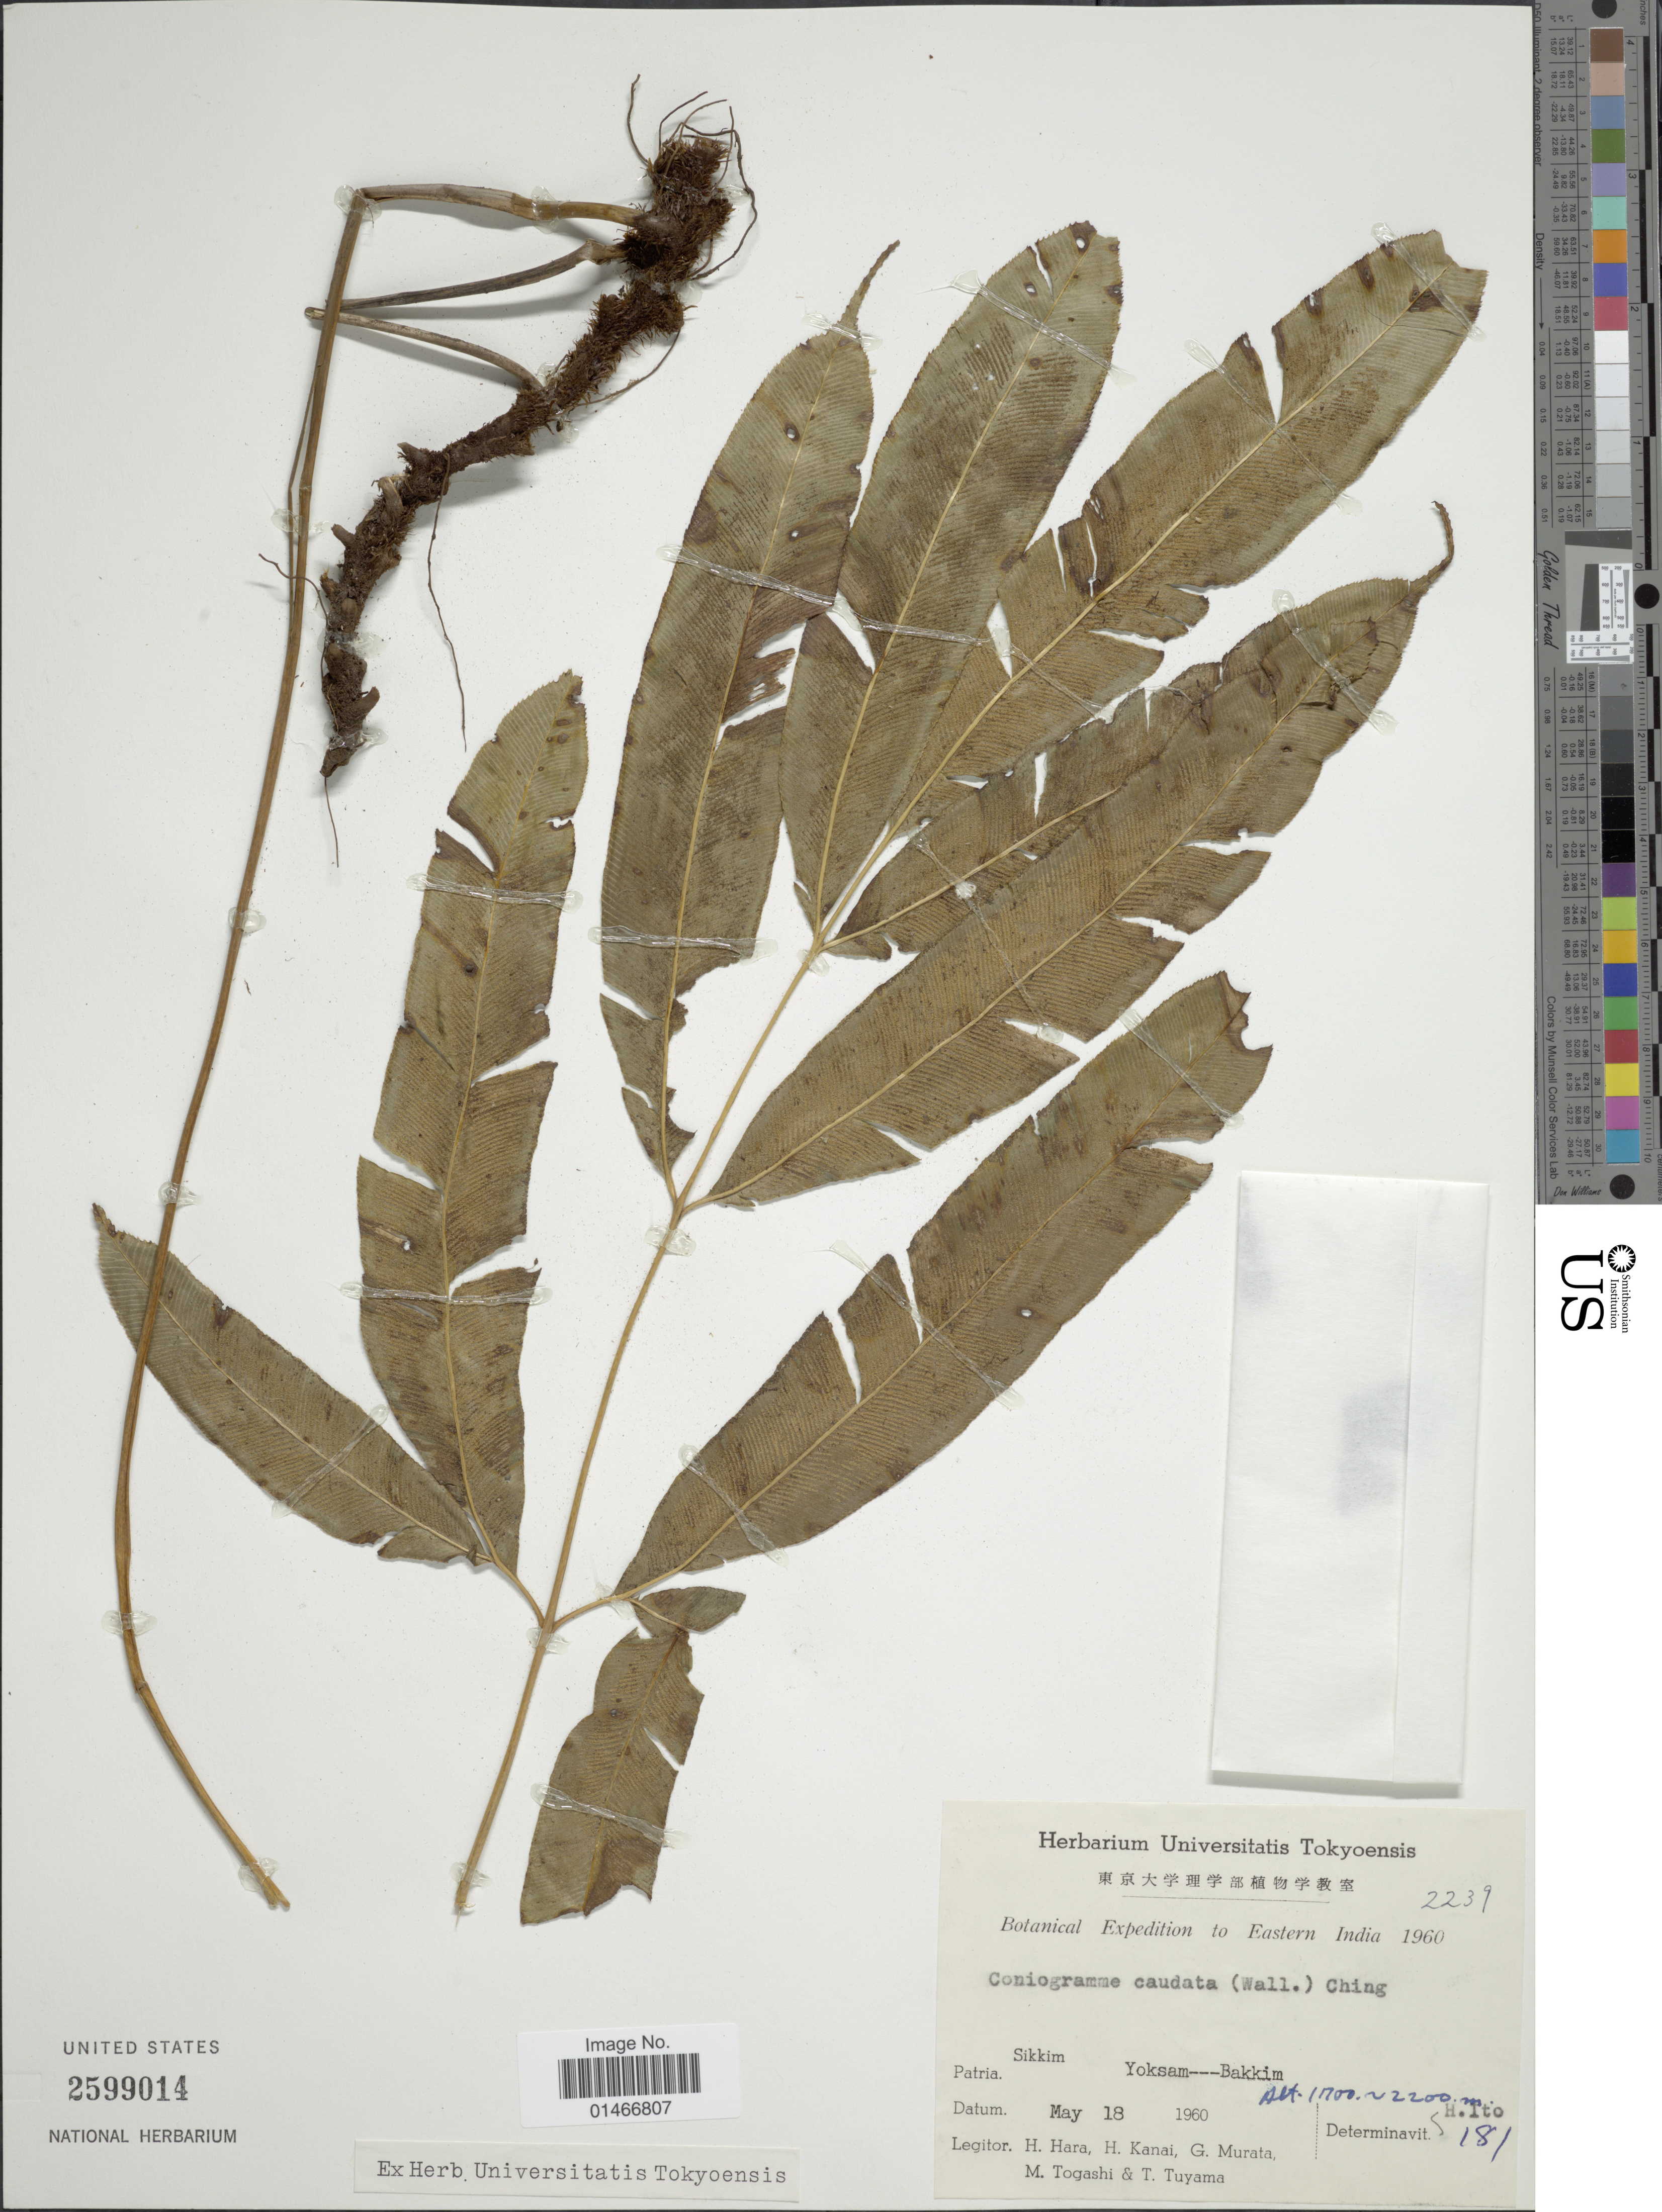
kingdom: Plantae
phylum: Tracheophyta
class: Polypodiopsida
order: Polypodiales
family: Pteridaceae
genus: Coniogramme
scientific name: Coniogramme caudiformis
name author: Ching & K.H. Shing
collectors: H. Hara, H. Kanai, G. Murata & M. Togashi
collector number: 2239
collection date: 1960-05-18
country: India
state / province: Sikkim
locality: Eastern India, Yoksam-Bakkim.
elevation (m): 1200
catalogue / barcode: US 2599014